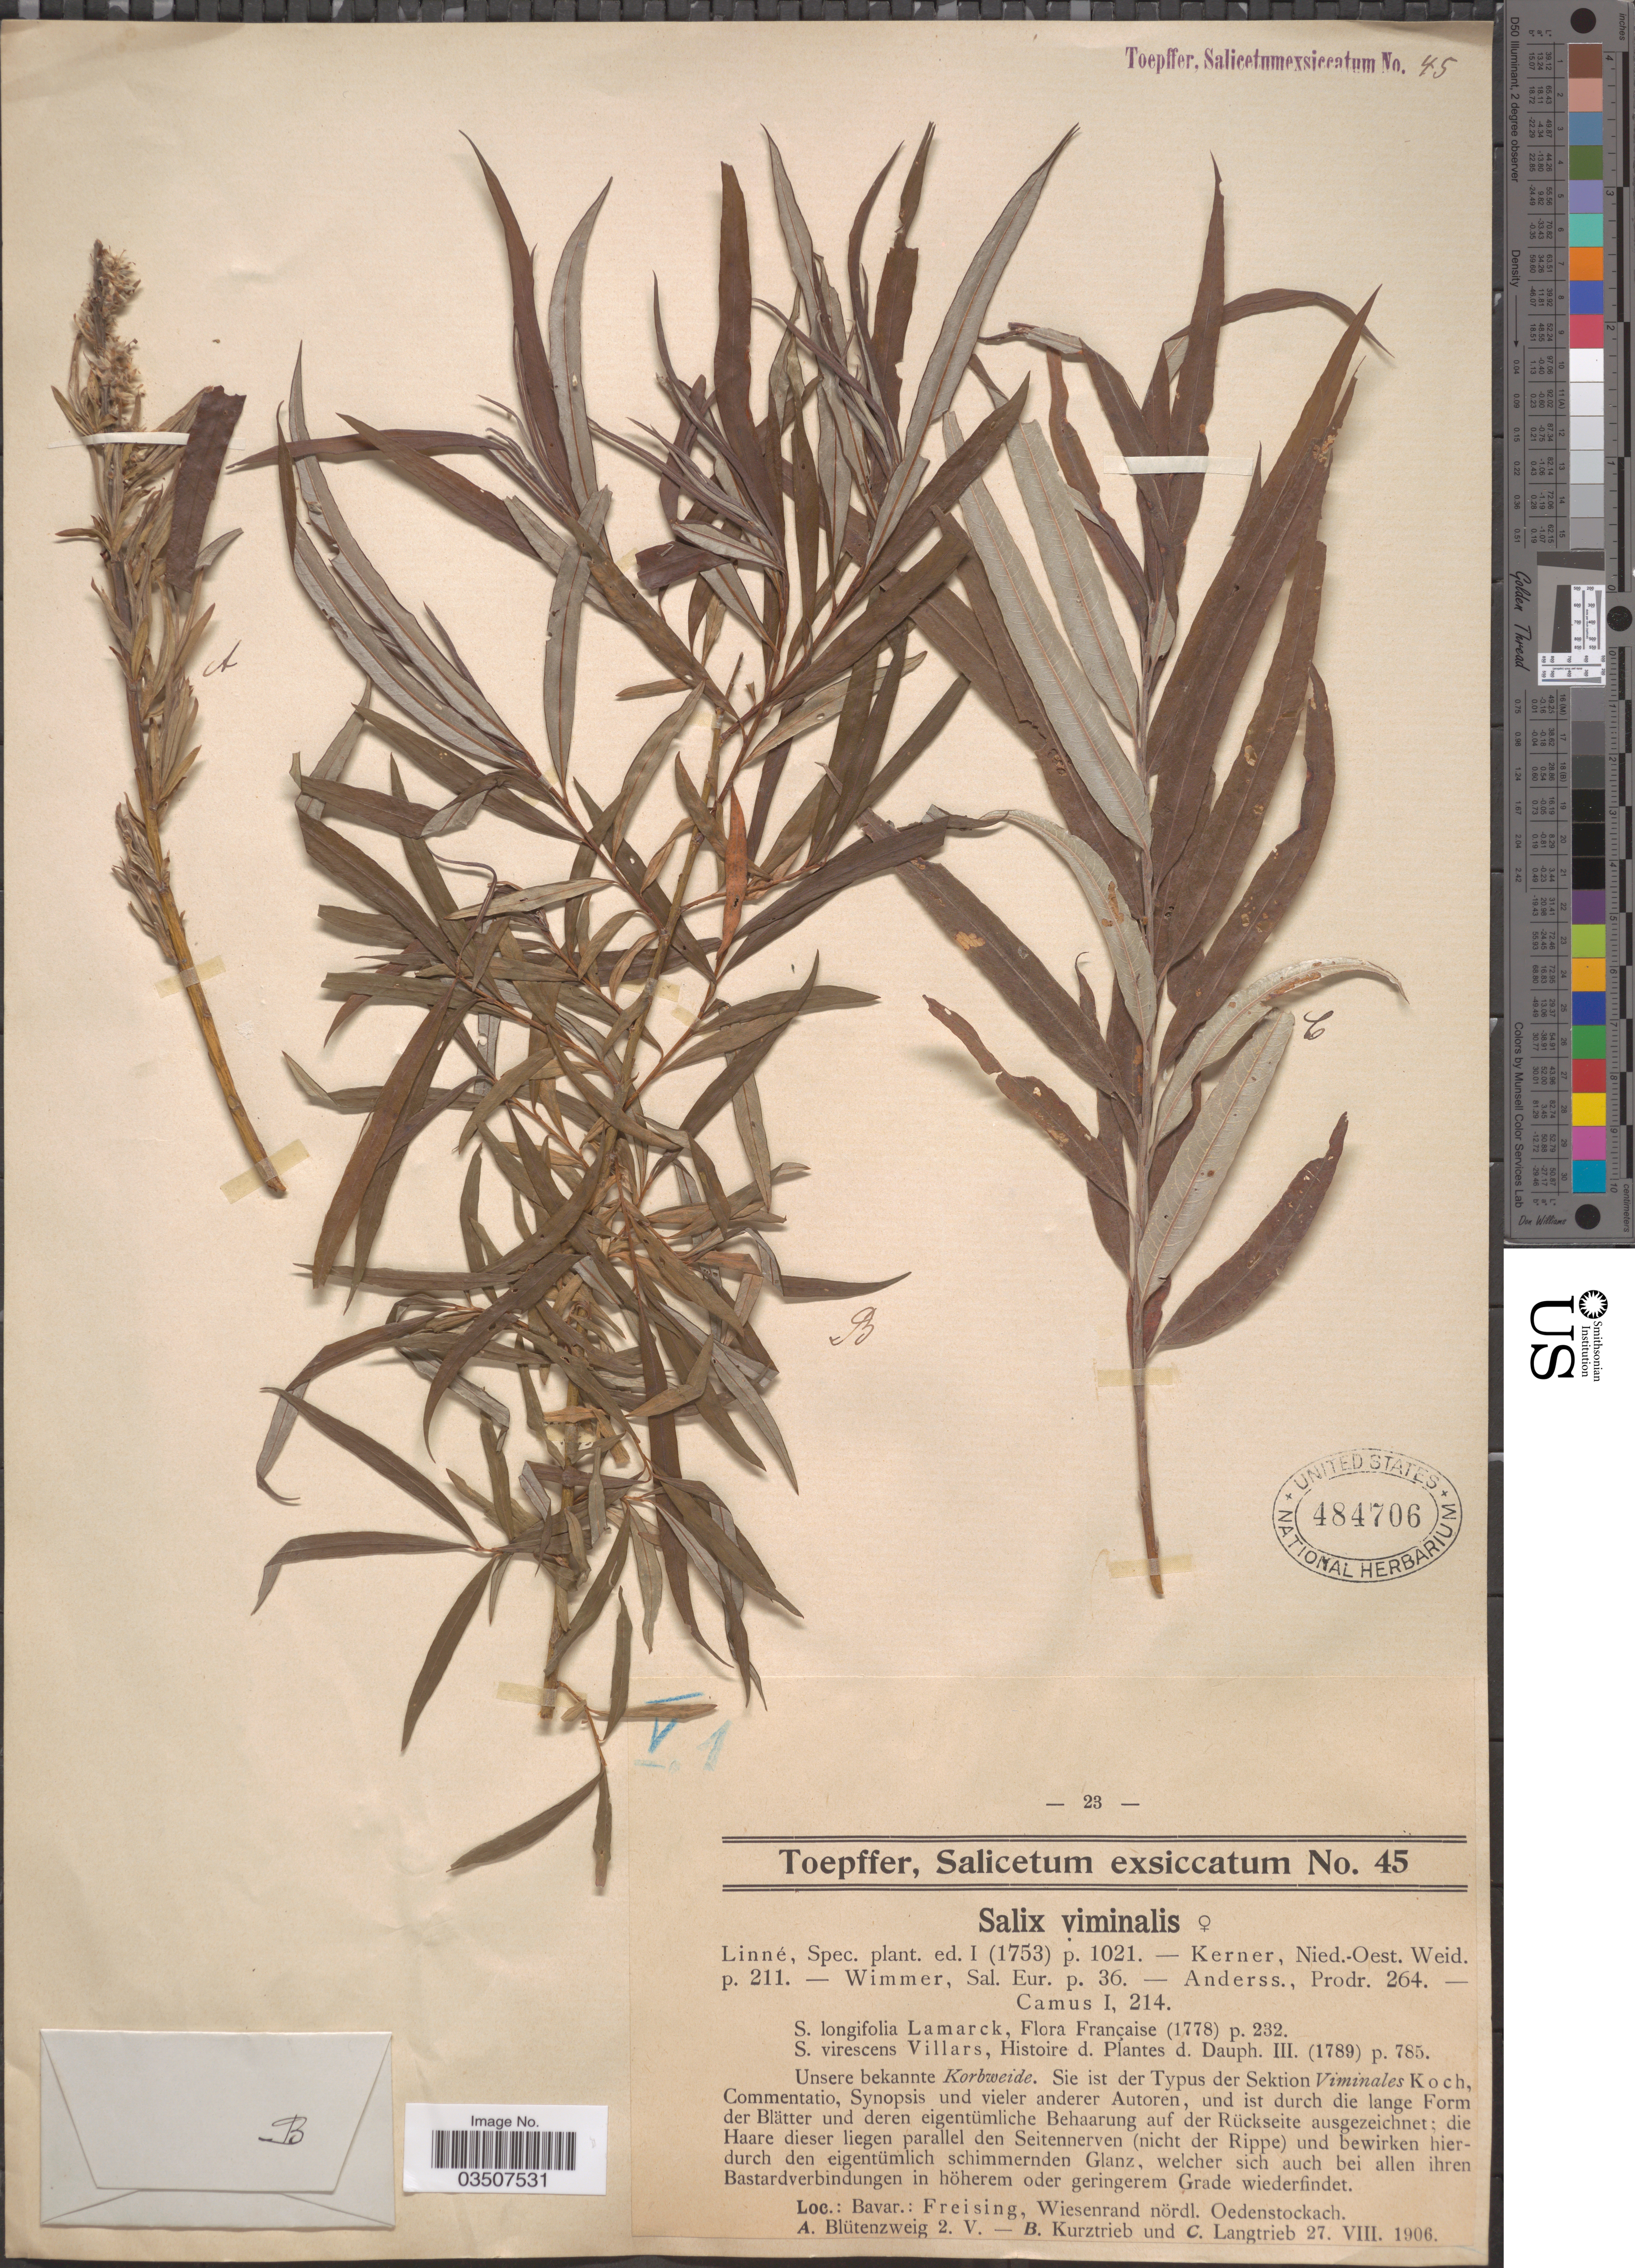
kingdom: Plantae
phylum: Tracheophyta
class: Magnoliopsida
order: Malpighiales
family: Salicaceae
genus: Salix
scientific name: Salix viminalis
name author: L.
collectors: A. Toepffer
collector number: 45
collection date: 1906-05-02/1906-08-27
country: Germany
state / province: Bayern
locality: Bavar.: Freising, Wiesenrand nördl. Oedenstockach.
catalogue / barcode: US 474706